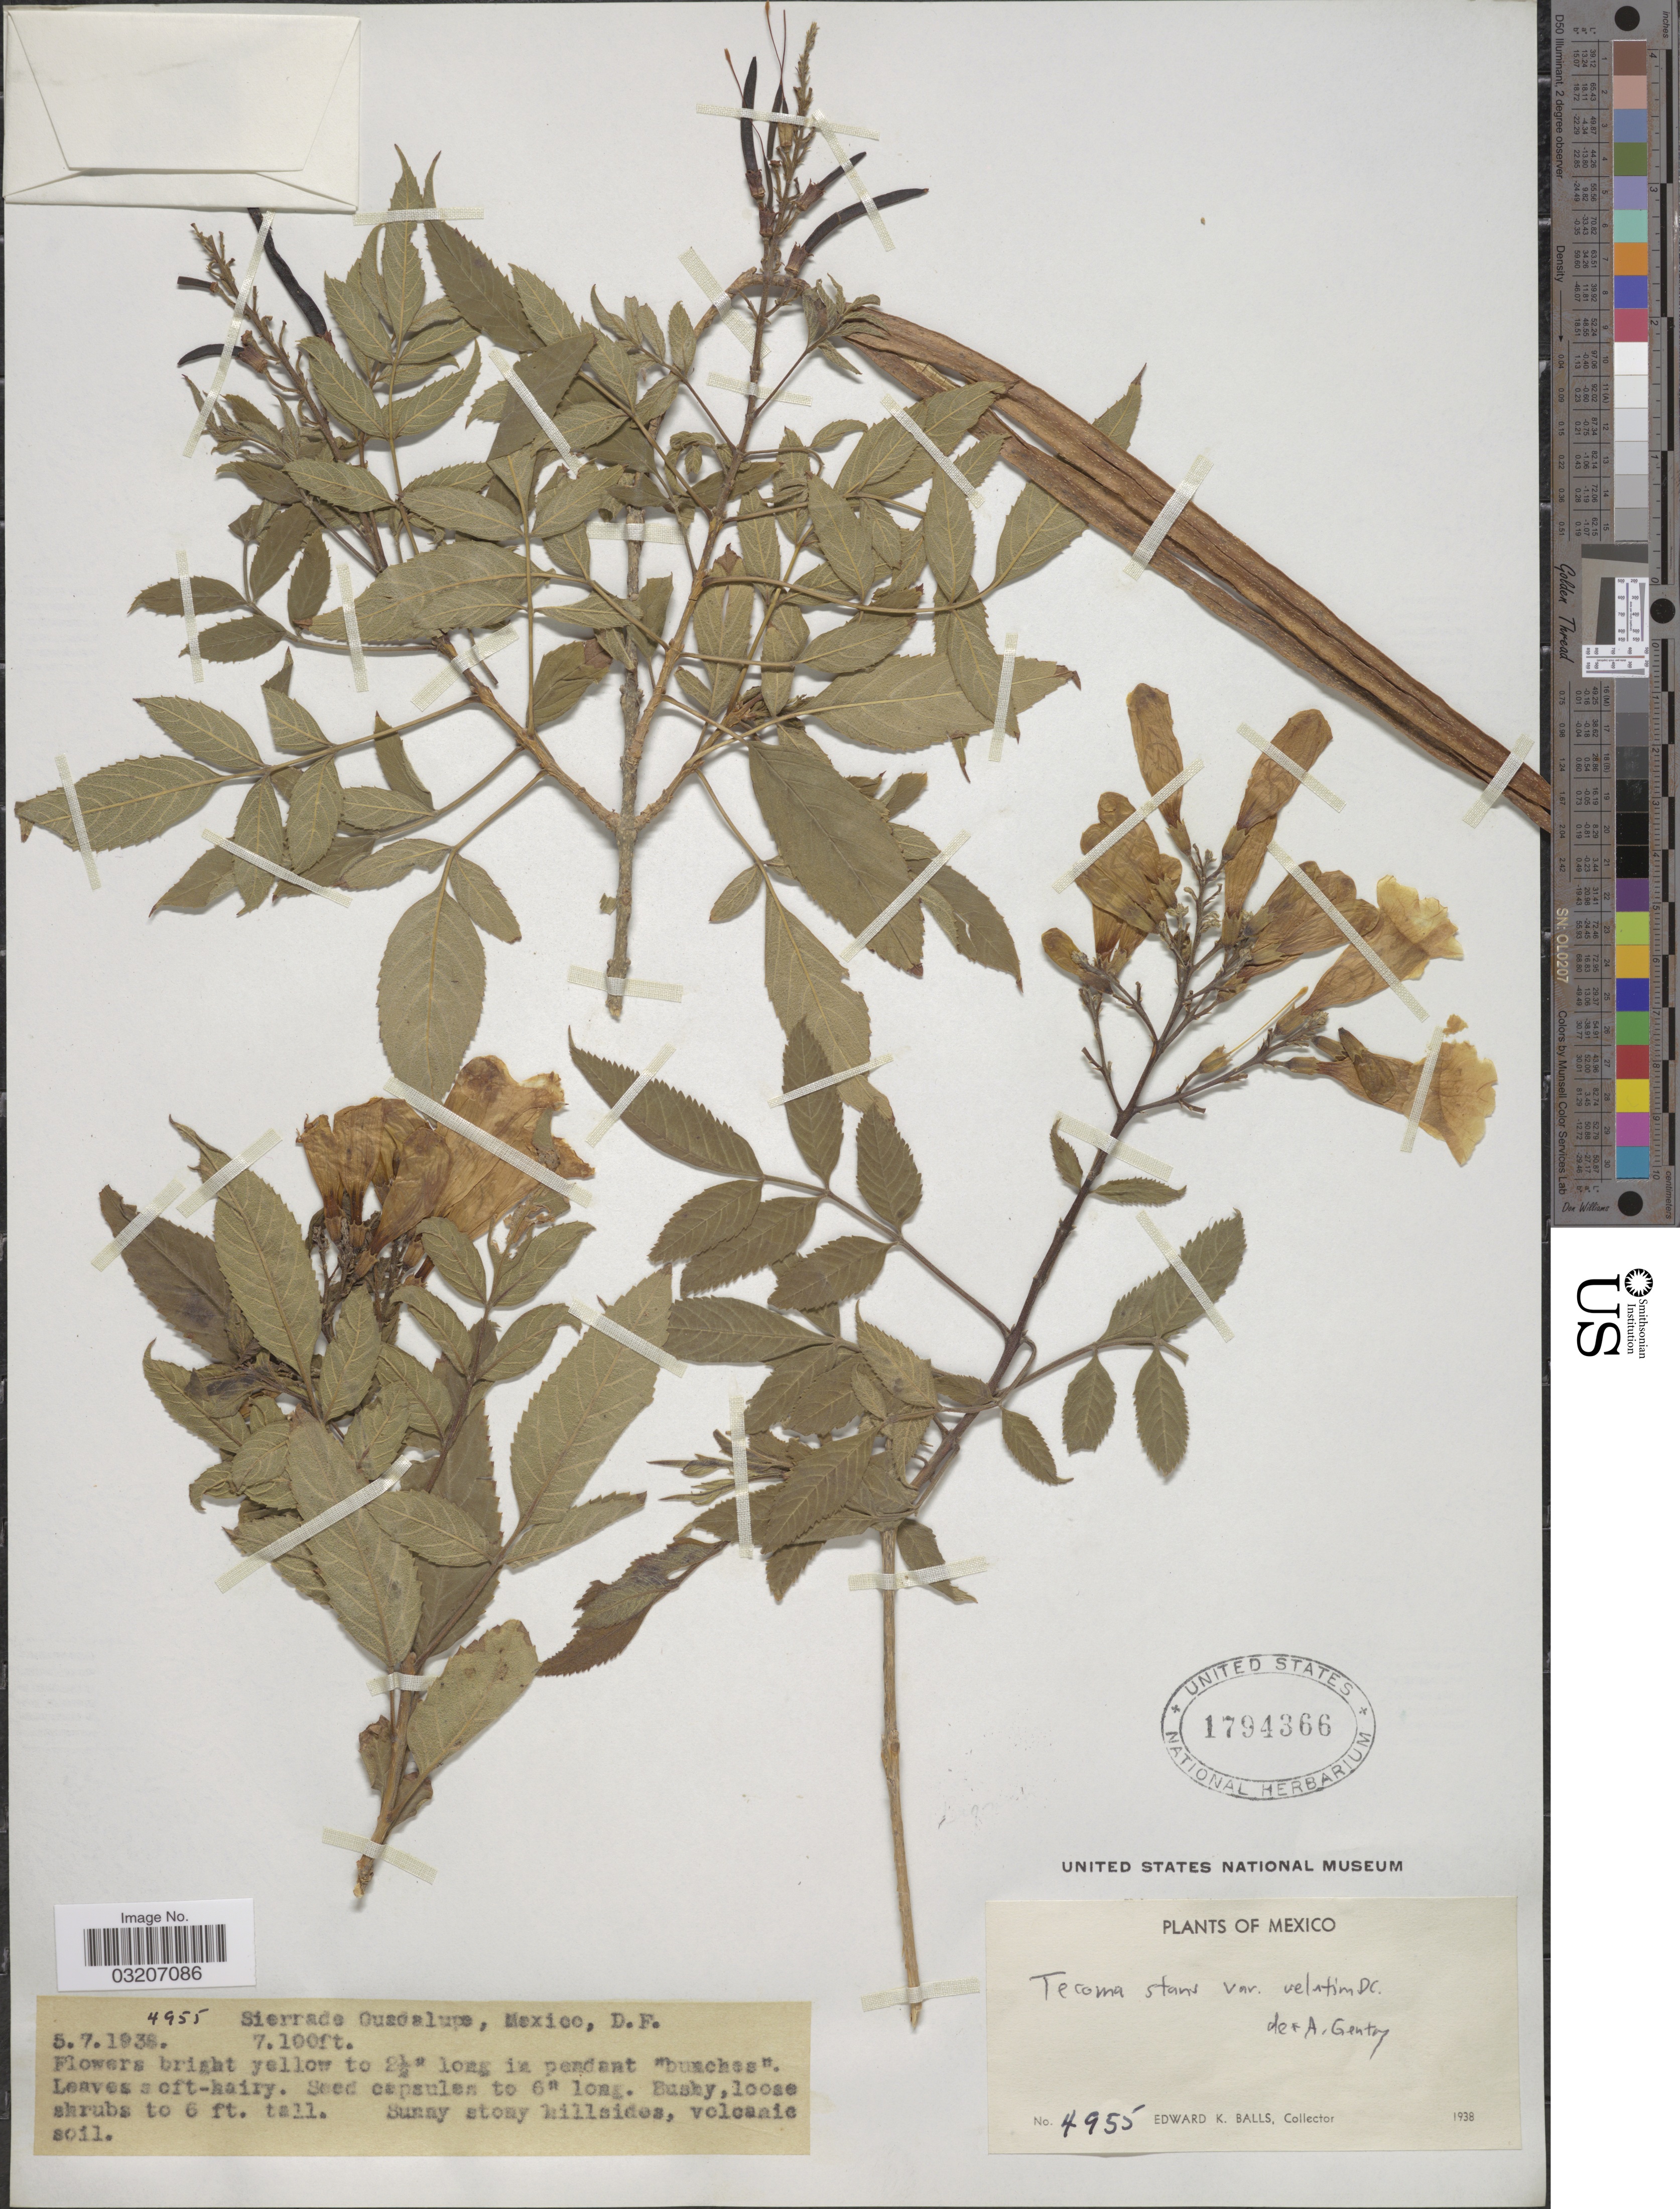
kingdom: Plantae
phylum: Tracheophyta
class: Magnoliopsida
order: Lamiales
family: Bignoniaceae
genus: Tecoma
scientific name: Tecoma stans var. velutina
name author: DC.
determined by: Gentry, A.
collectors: E. K. Balls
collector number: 4955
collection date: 1938-07-05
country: Mexico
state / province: Distrito Federal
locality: Sierrade Guadalupe, D.F.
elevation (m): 2164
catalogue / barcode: US 1794366